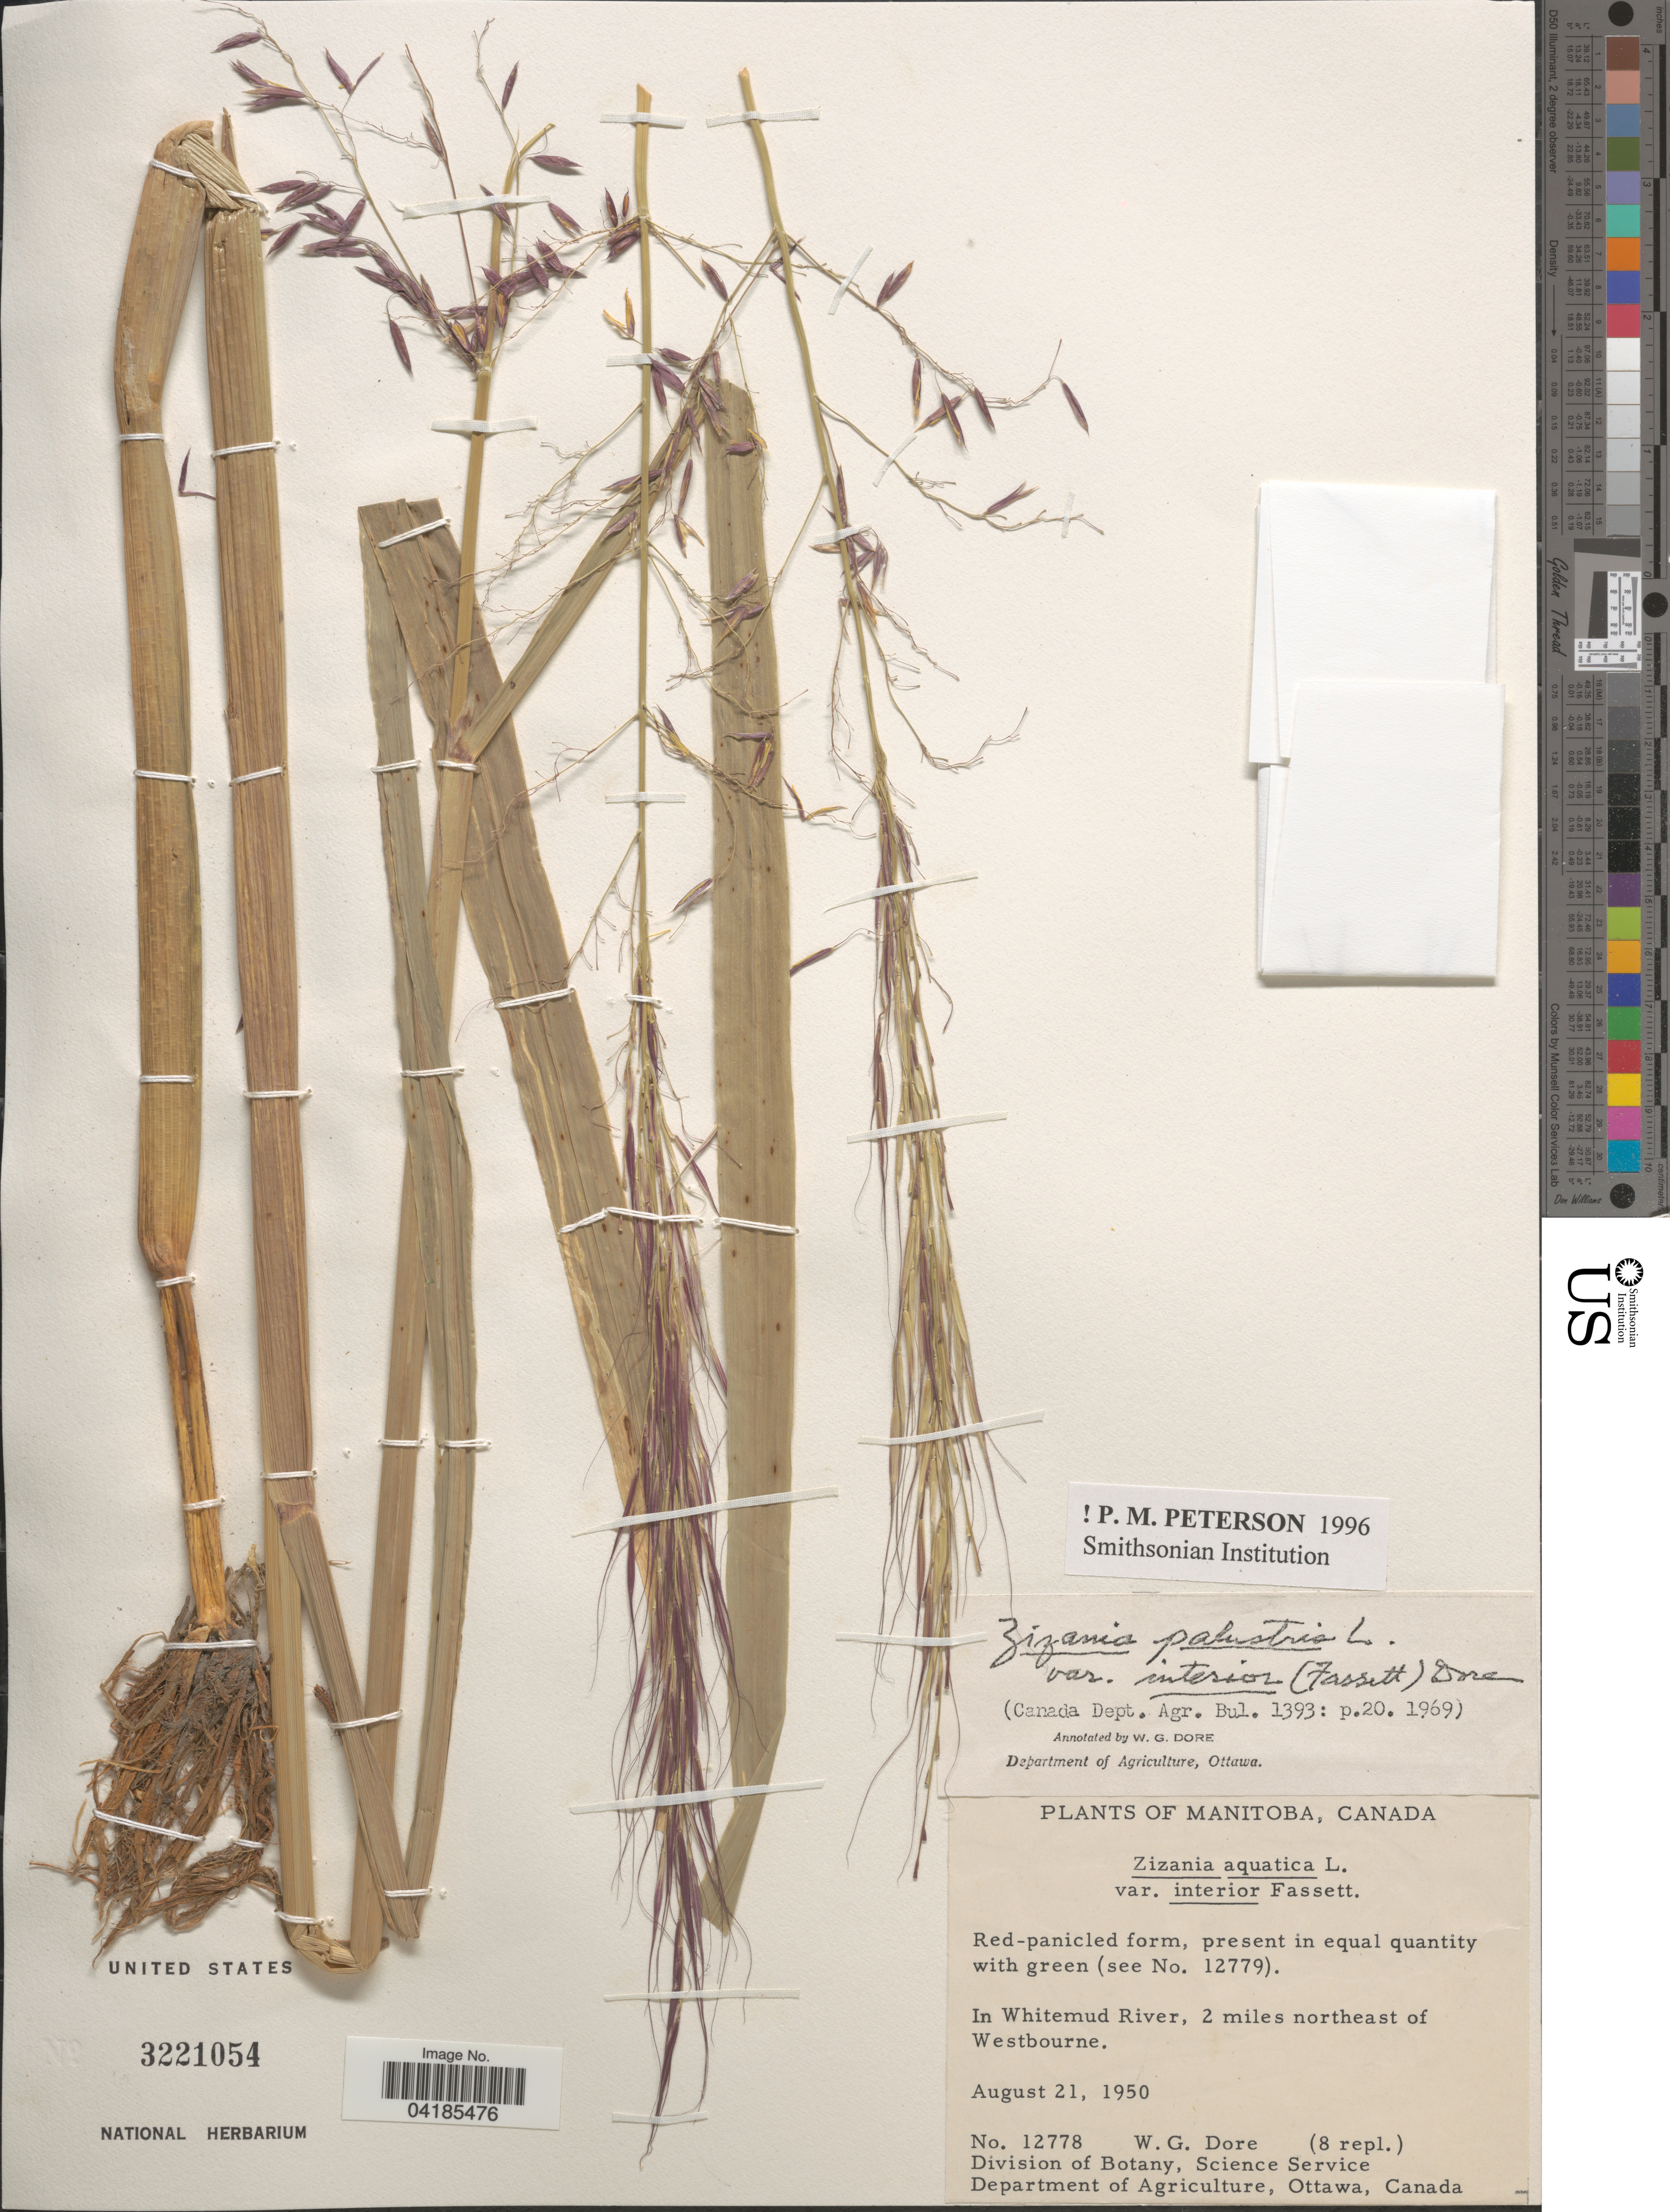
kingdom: Plantae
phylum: Tracheophyta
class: Liliopsida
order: Poales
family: Poaceae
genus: Zizania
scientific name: Zizania palustris var. interior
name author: L.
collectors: W. Dore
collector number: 12778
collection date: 1950-08-21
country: Canada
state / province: Manitoba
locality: In Whitemud River, 2 miles northeast of Westbourne.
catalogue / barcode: US 3221054